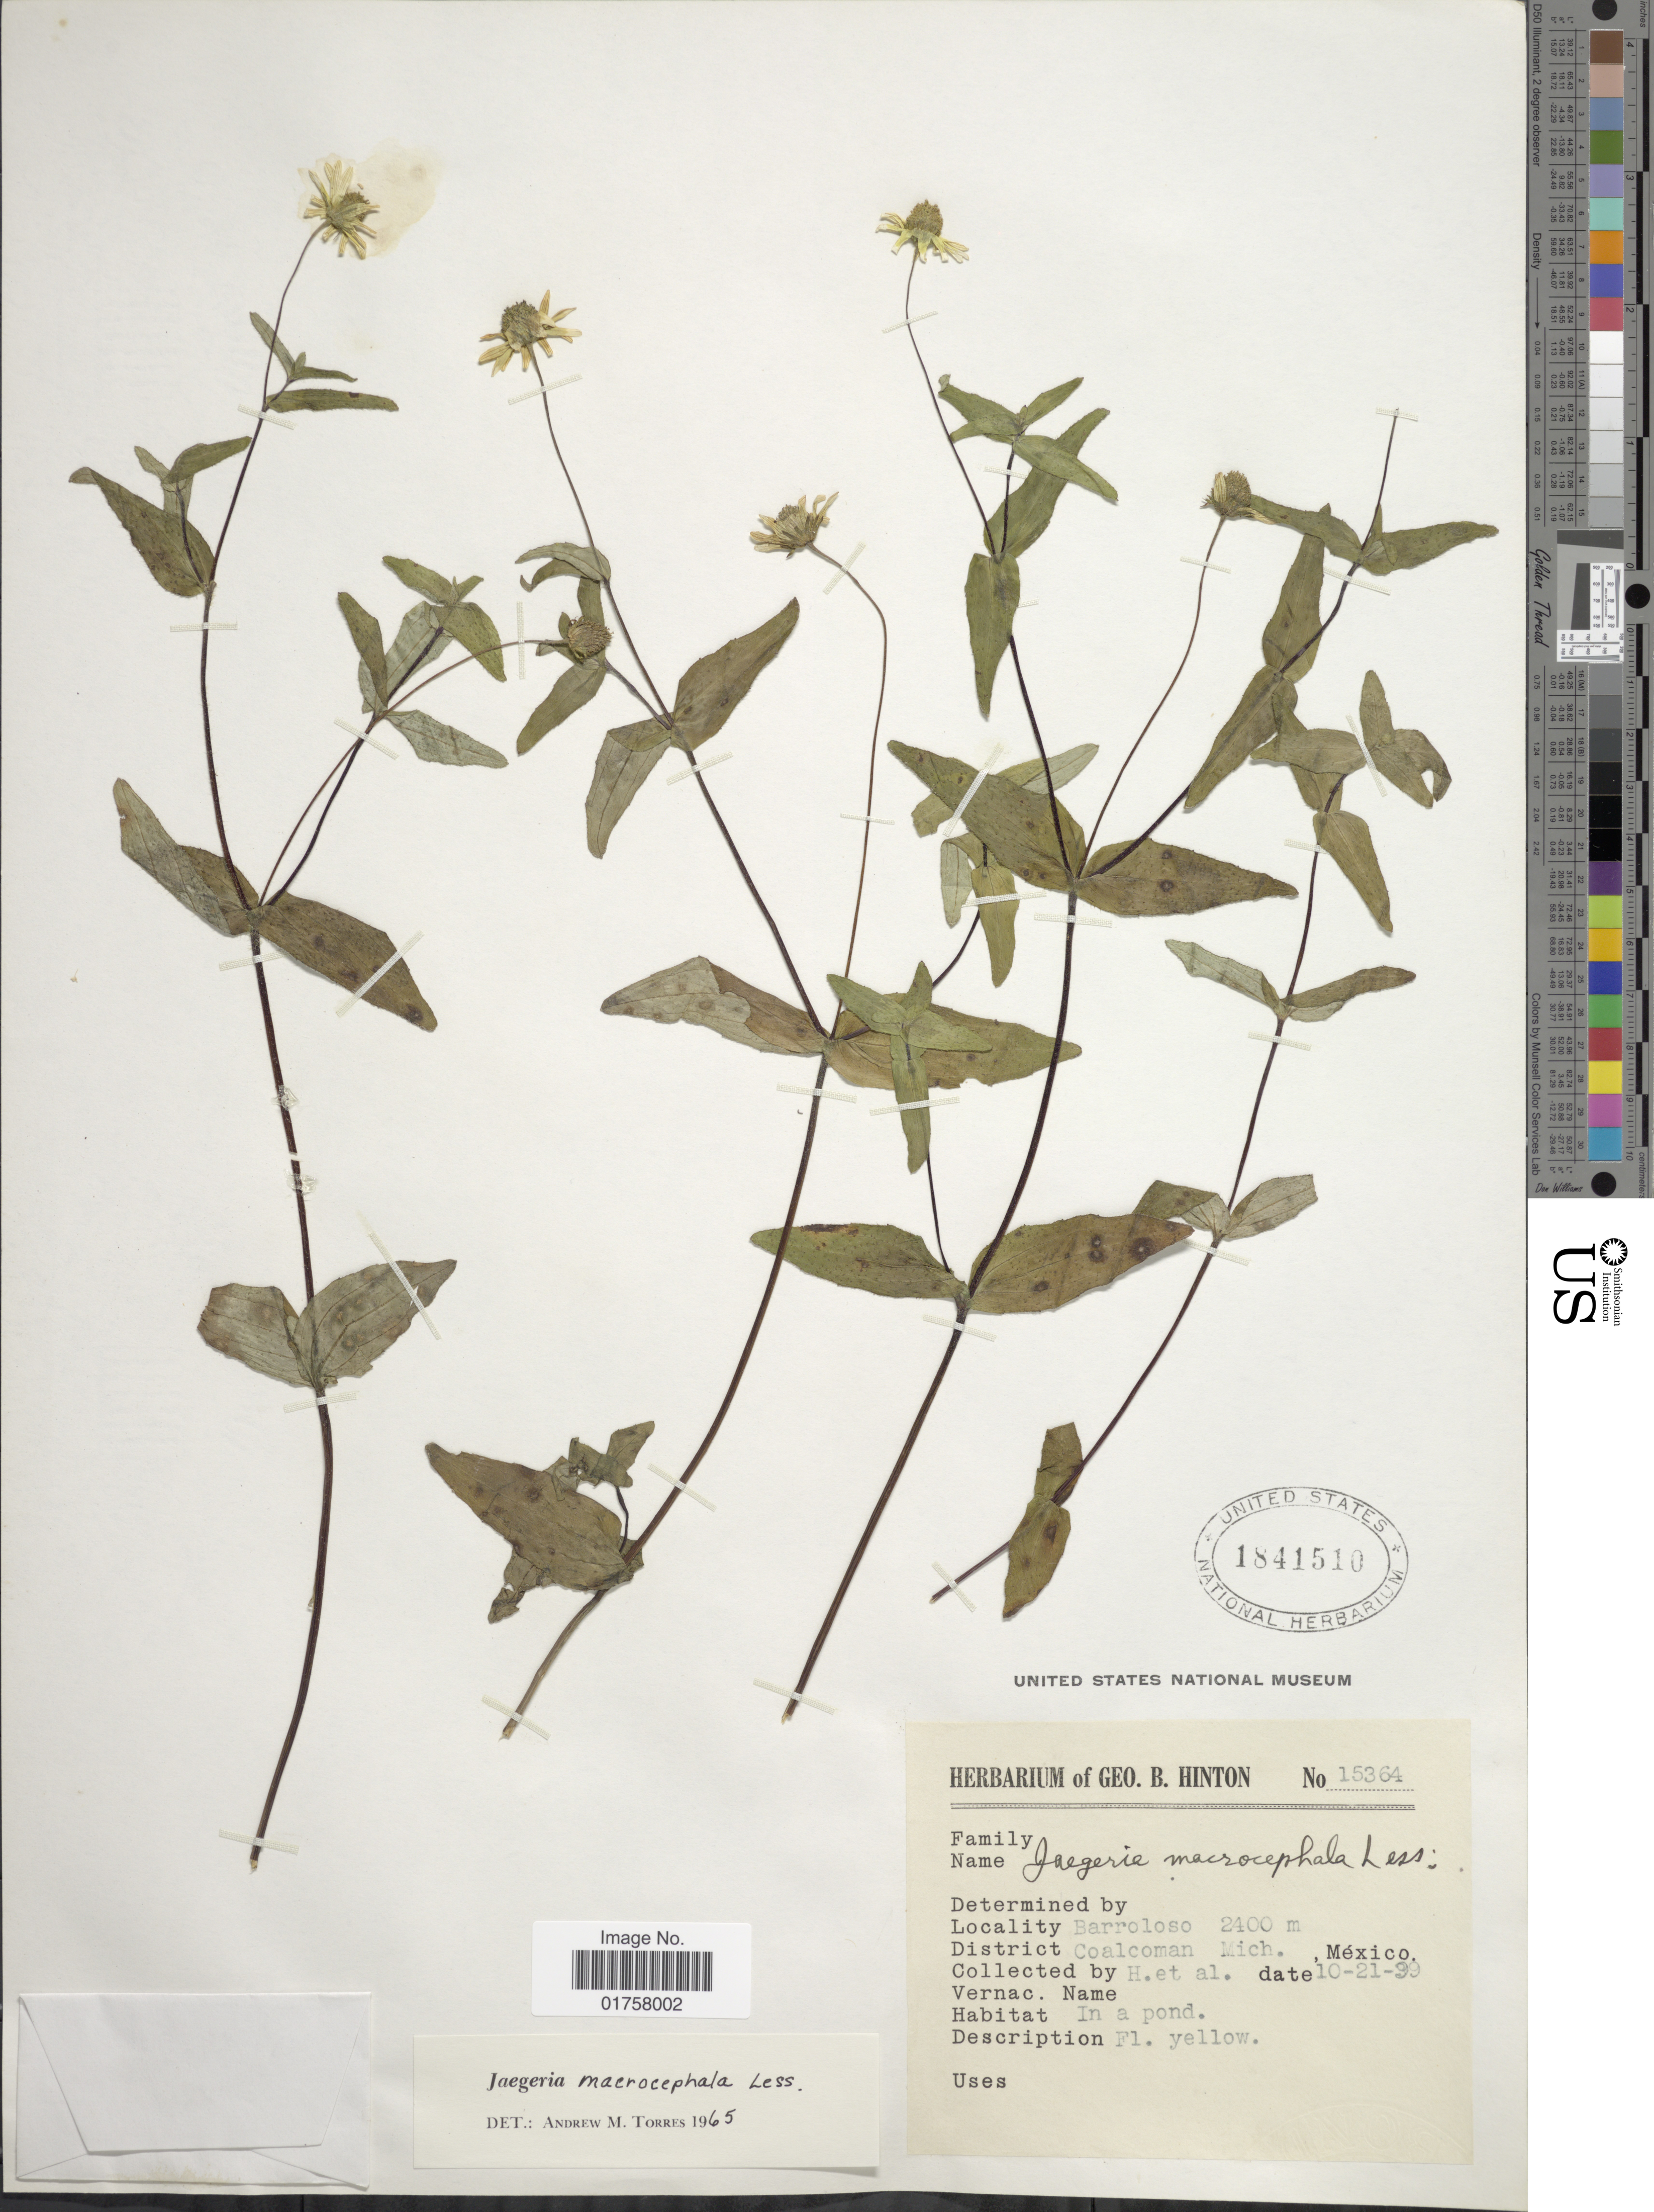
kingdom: Plantae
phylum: Tracheophyta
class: Magnoliopsida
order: Asterales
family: Asteraceae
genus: Jaegeria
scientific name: Jaegeria macrocephala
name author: Less.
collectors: G. B. Hinton & et al.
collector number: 15364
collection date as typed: Transcribed d/m/y: 21/1/99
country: Mexico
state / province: Michoacán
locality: Barroloso, District Coalcoman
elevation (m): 2400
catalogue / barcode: US 1841510